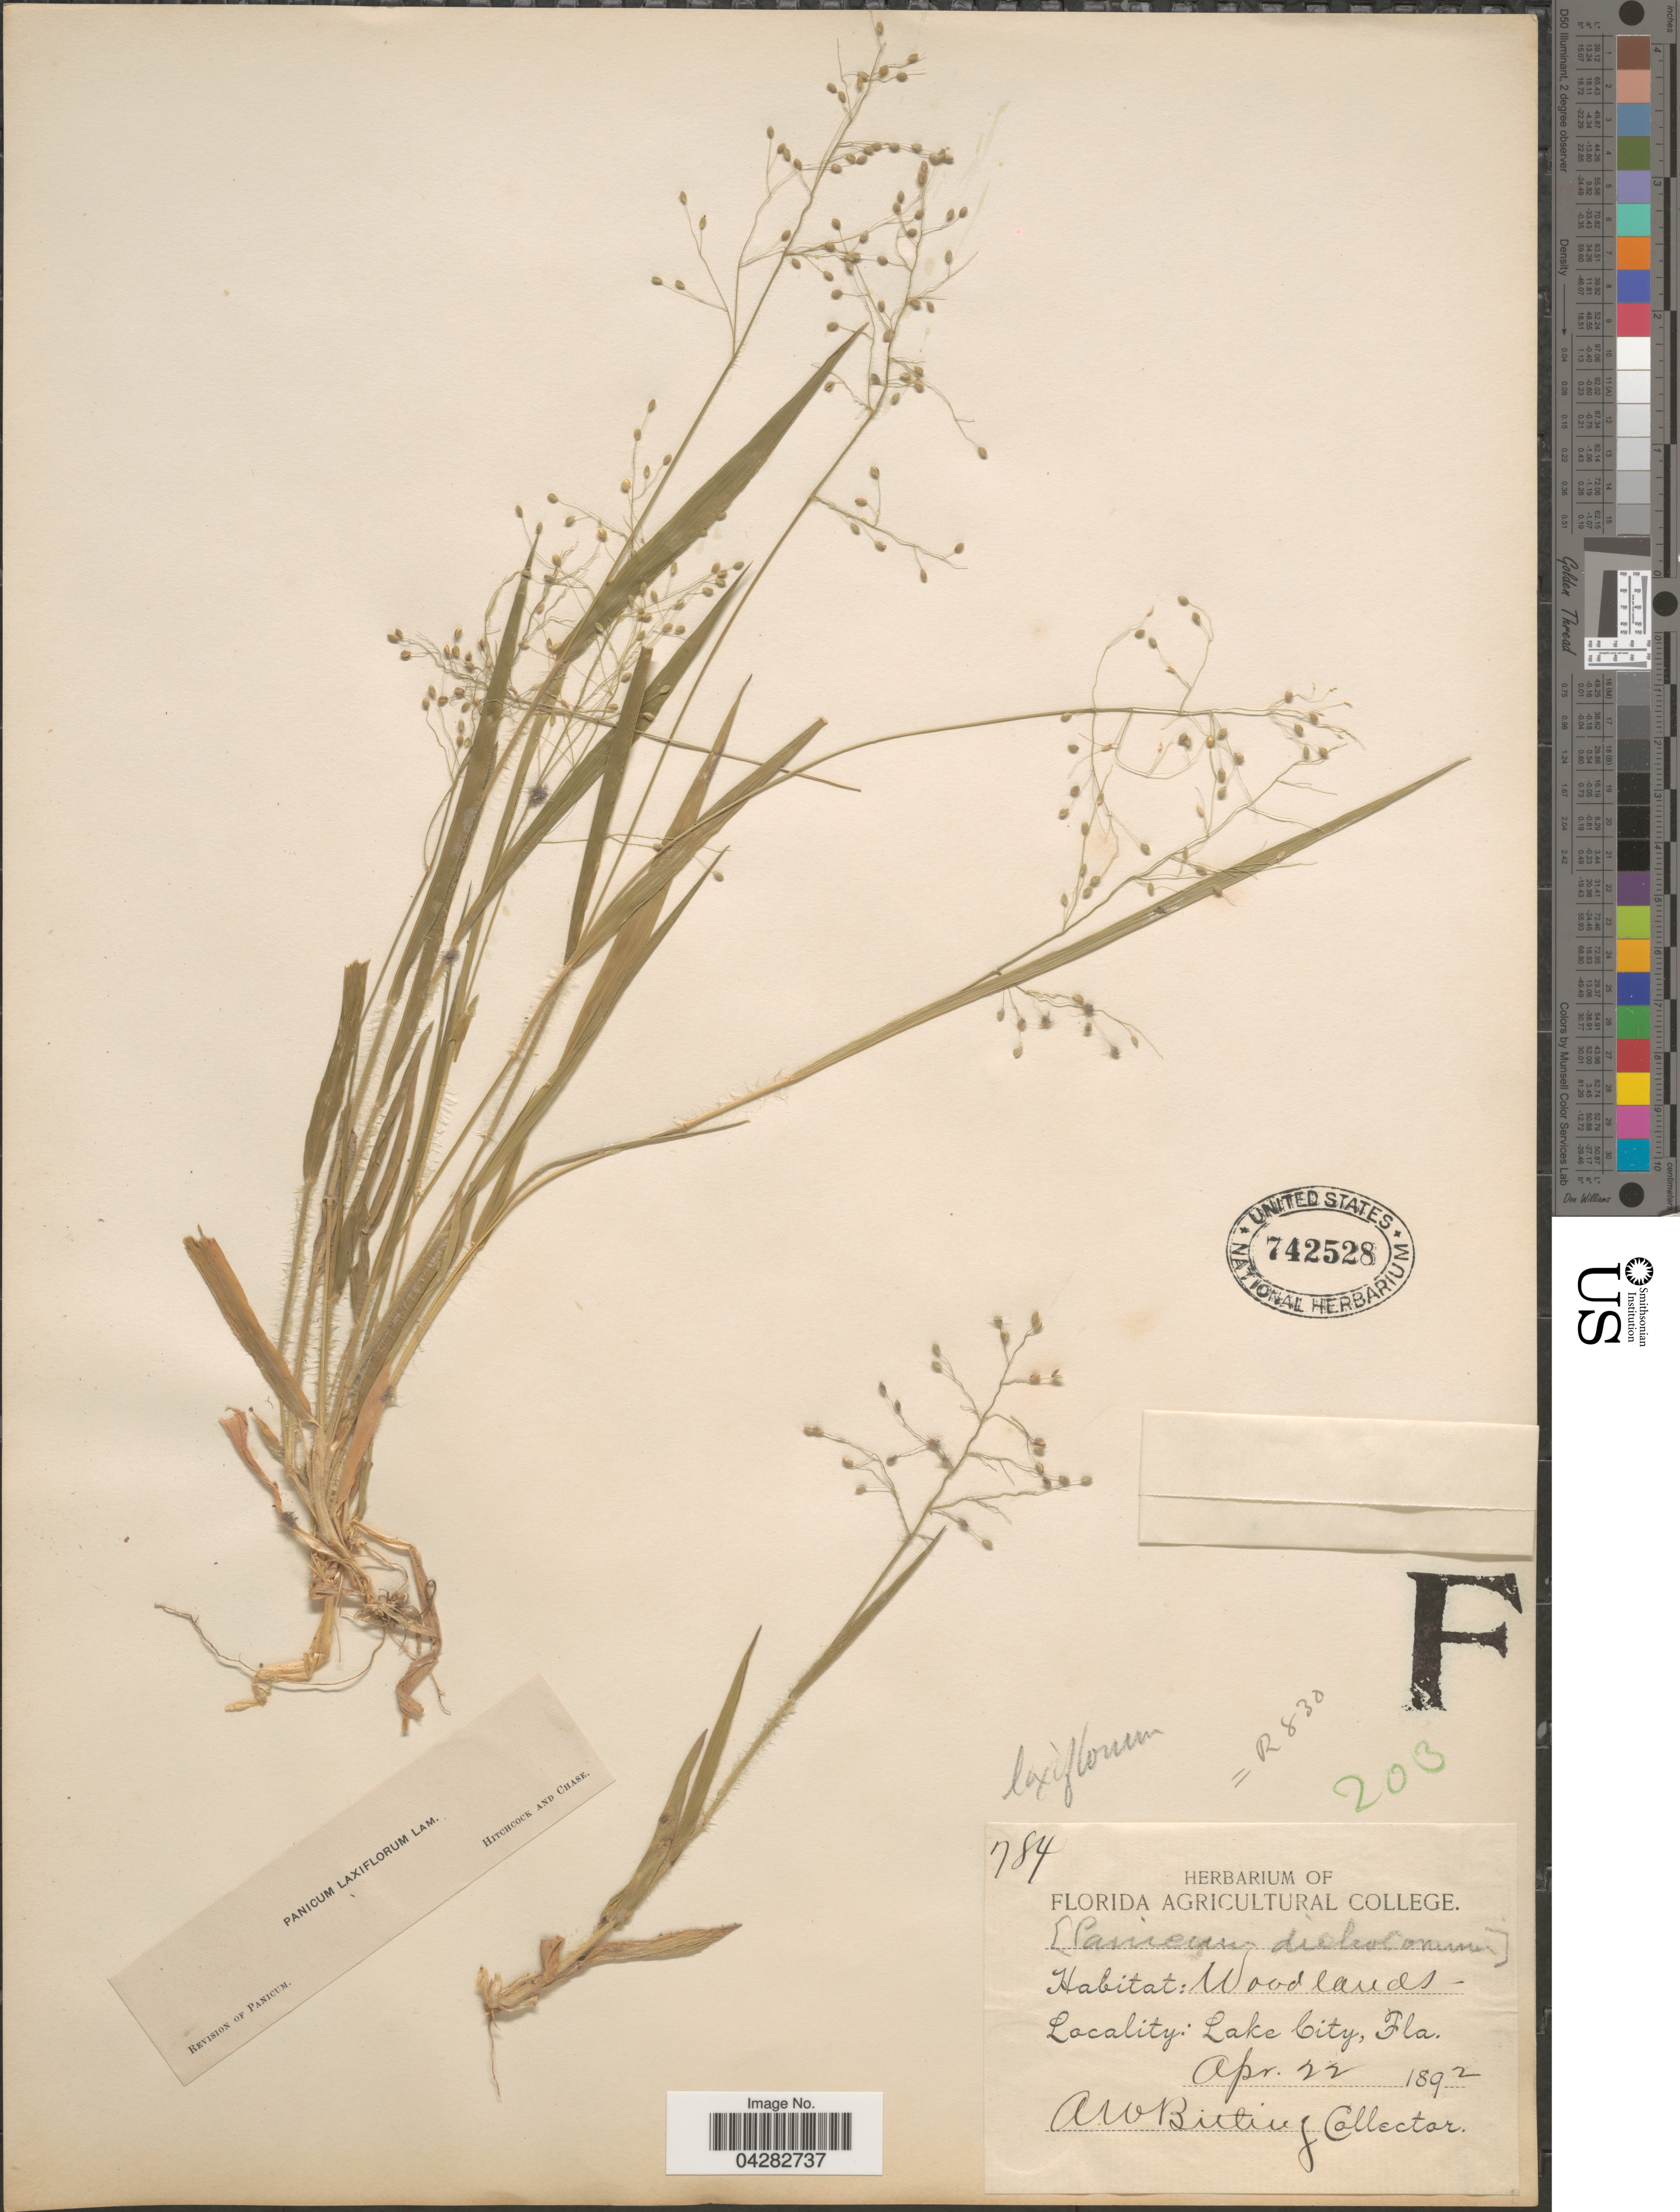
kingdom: Plantae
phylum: Tracheophyta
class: Liliopsida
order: Poales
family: Poaceae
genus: Dichanthelium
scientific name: Dichanthelium laxiflorum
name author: (Lam.) Gould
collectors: A. Bitting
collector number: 784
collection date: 1892-04-22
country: United States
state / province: Florida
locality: Woodlands. Lake City.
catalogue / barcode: US 742528